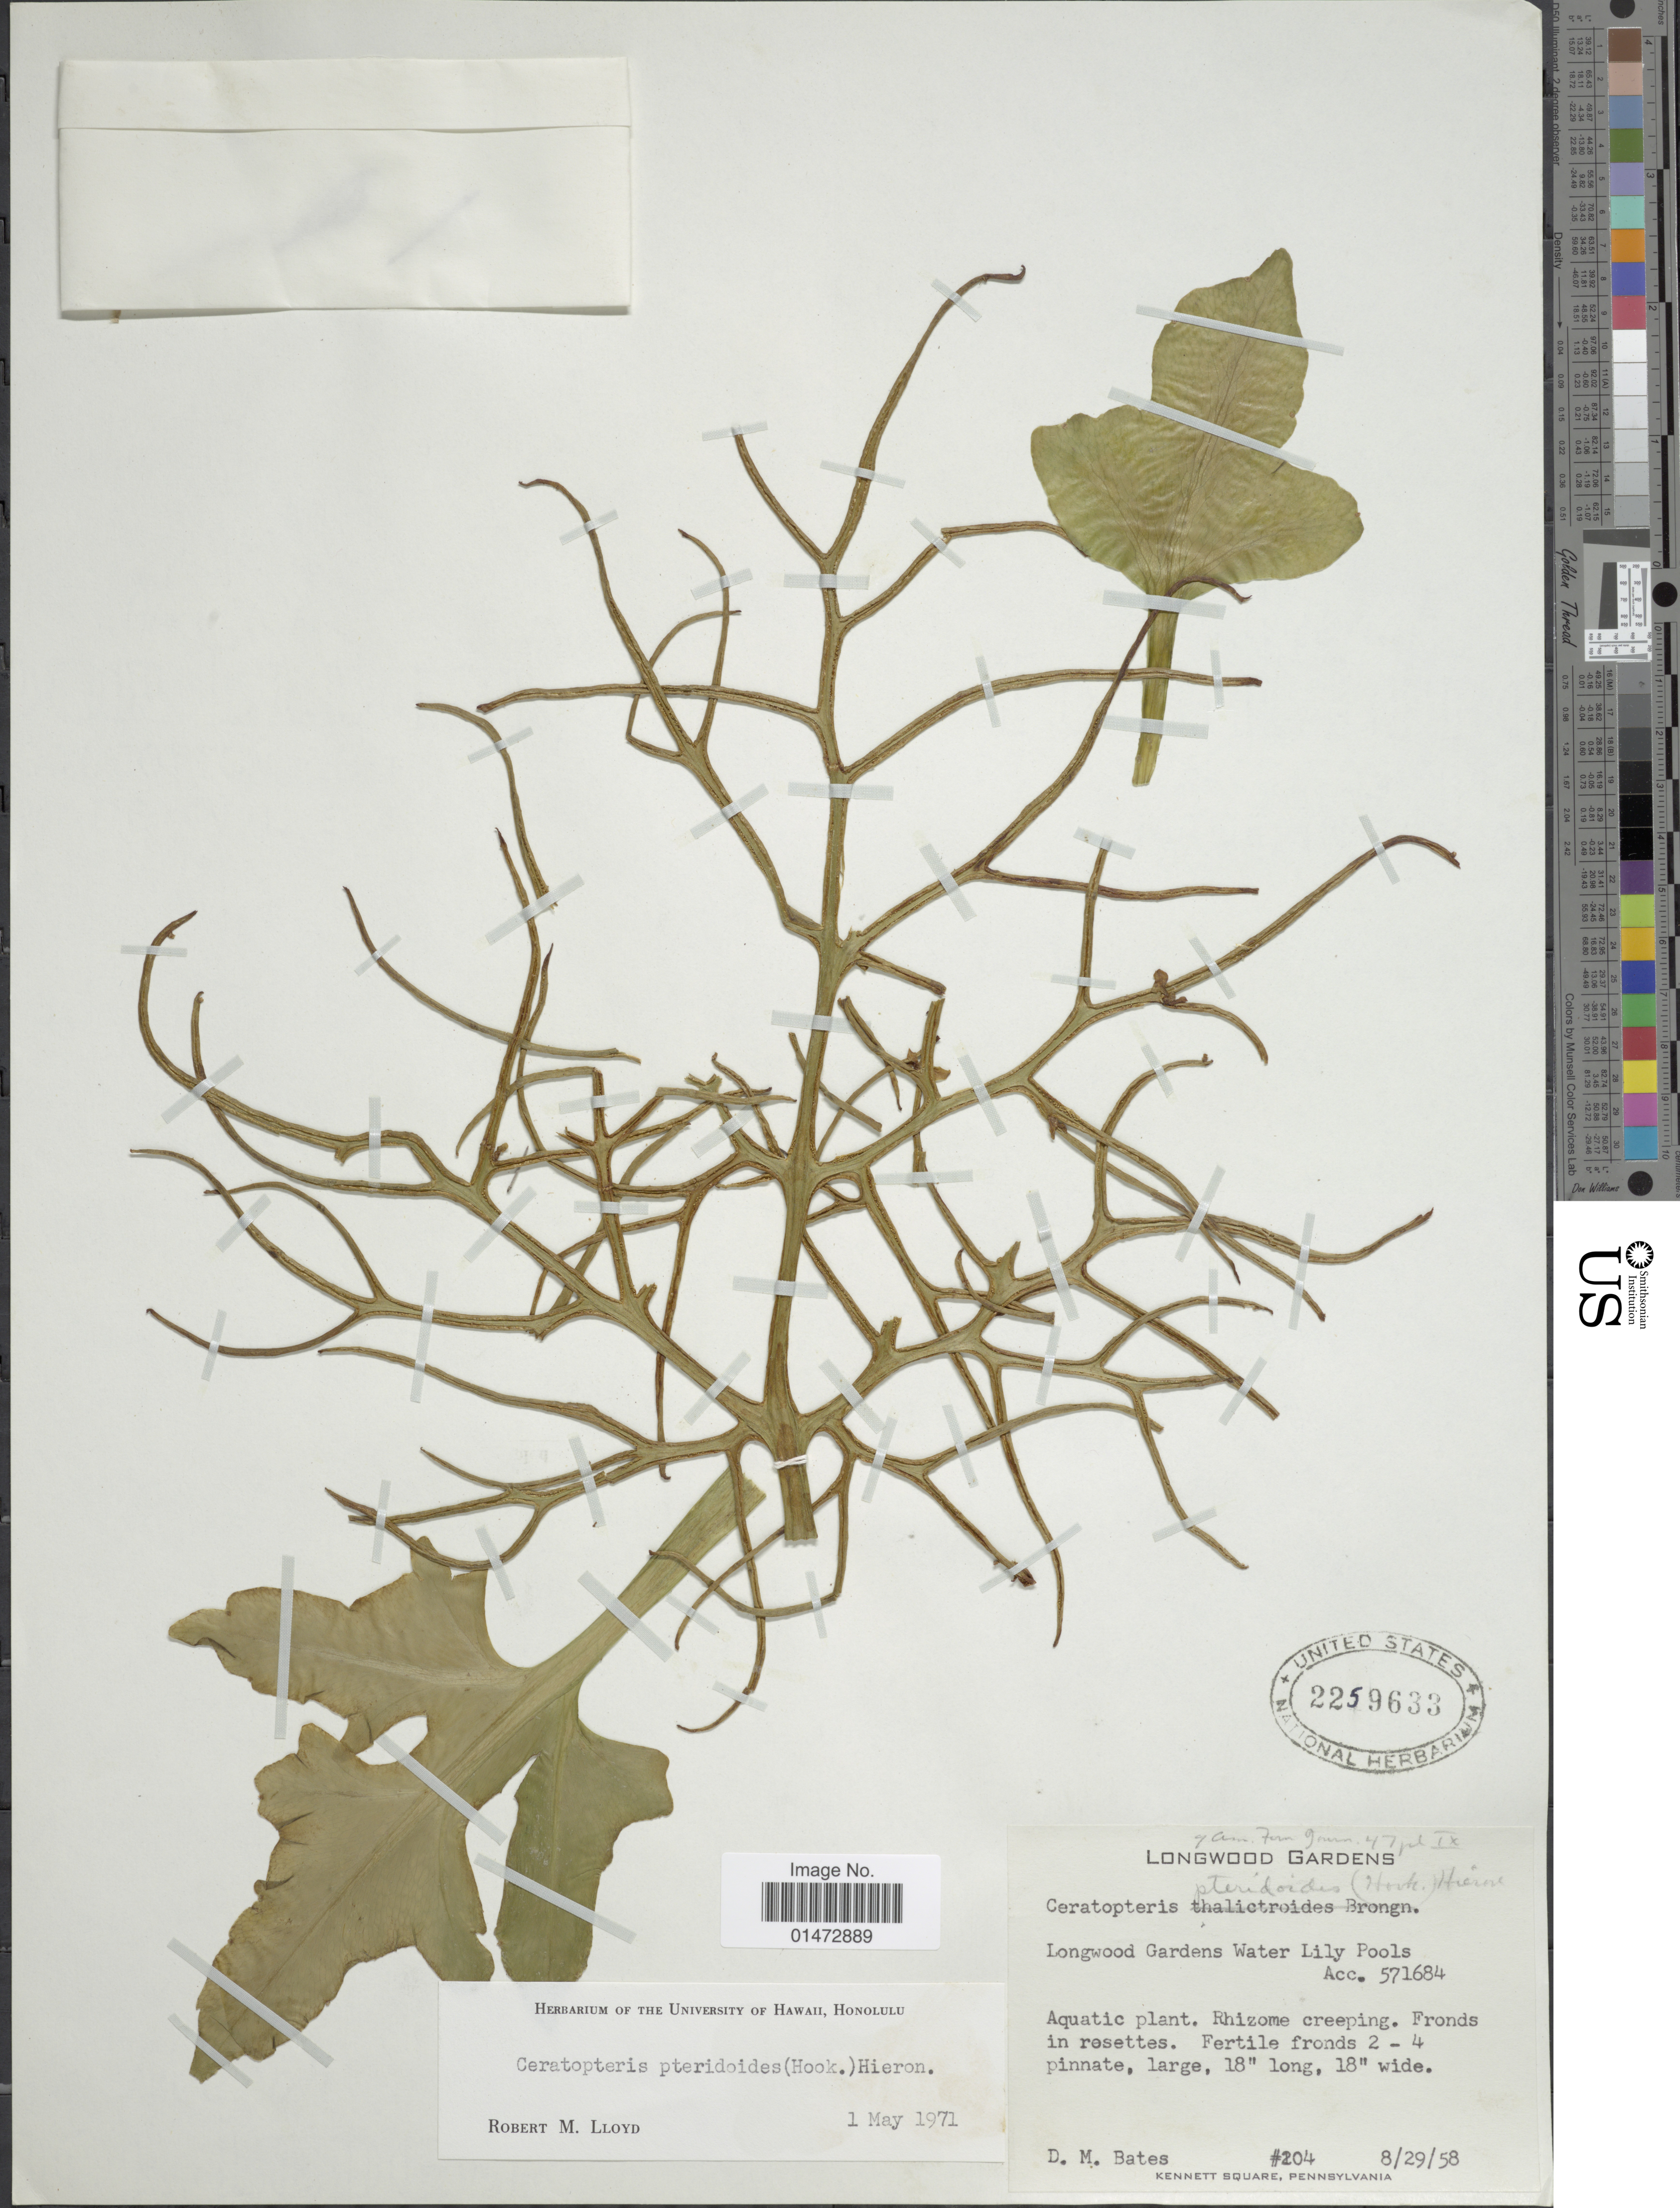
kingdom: Plantae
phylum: Tracheophyta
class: Polypodiopsida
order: Polypodiales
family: Pteridaceae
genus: Ceratopteris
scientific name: Ceratopteris pteridioides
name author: (Hook.) Hieron.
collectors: D. M. Bates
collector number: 204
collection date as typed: Transcribed d/m/y: 29/8/58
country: United States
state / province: Pennsylvania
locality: Longwood Gardens Water Lily Pools Acc. 571684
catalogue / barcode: US 2259633